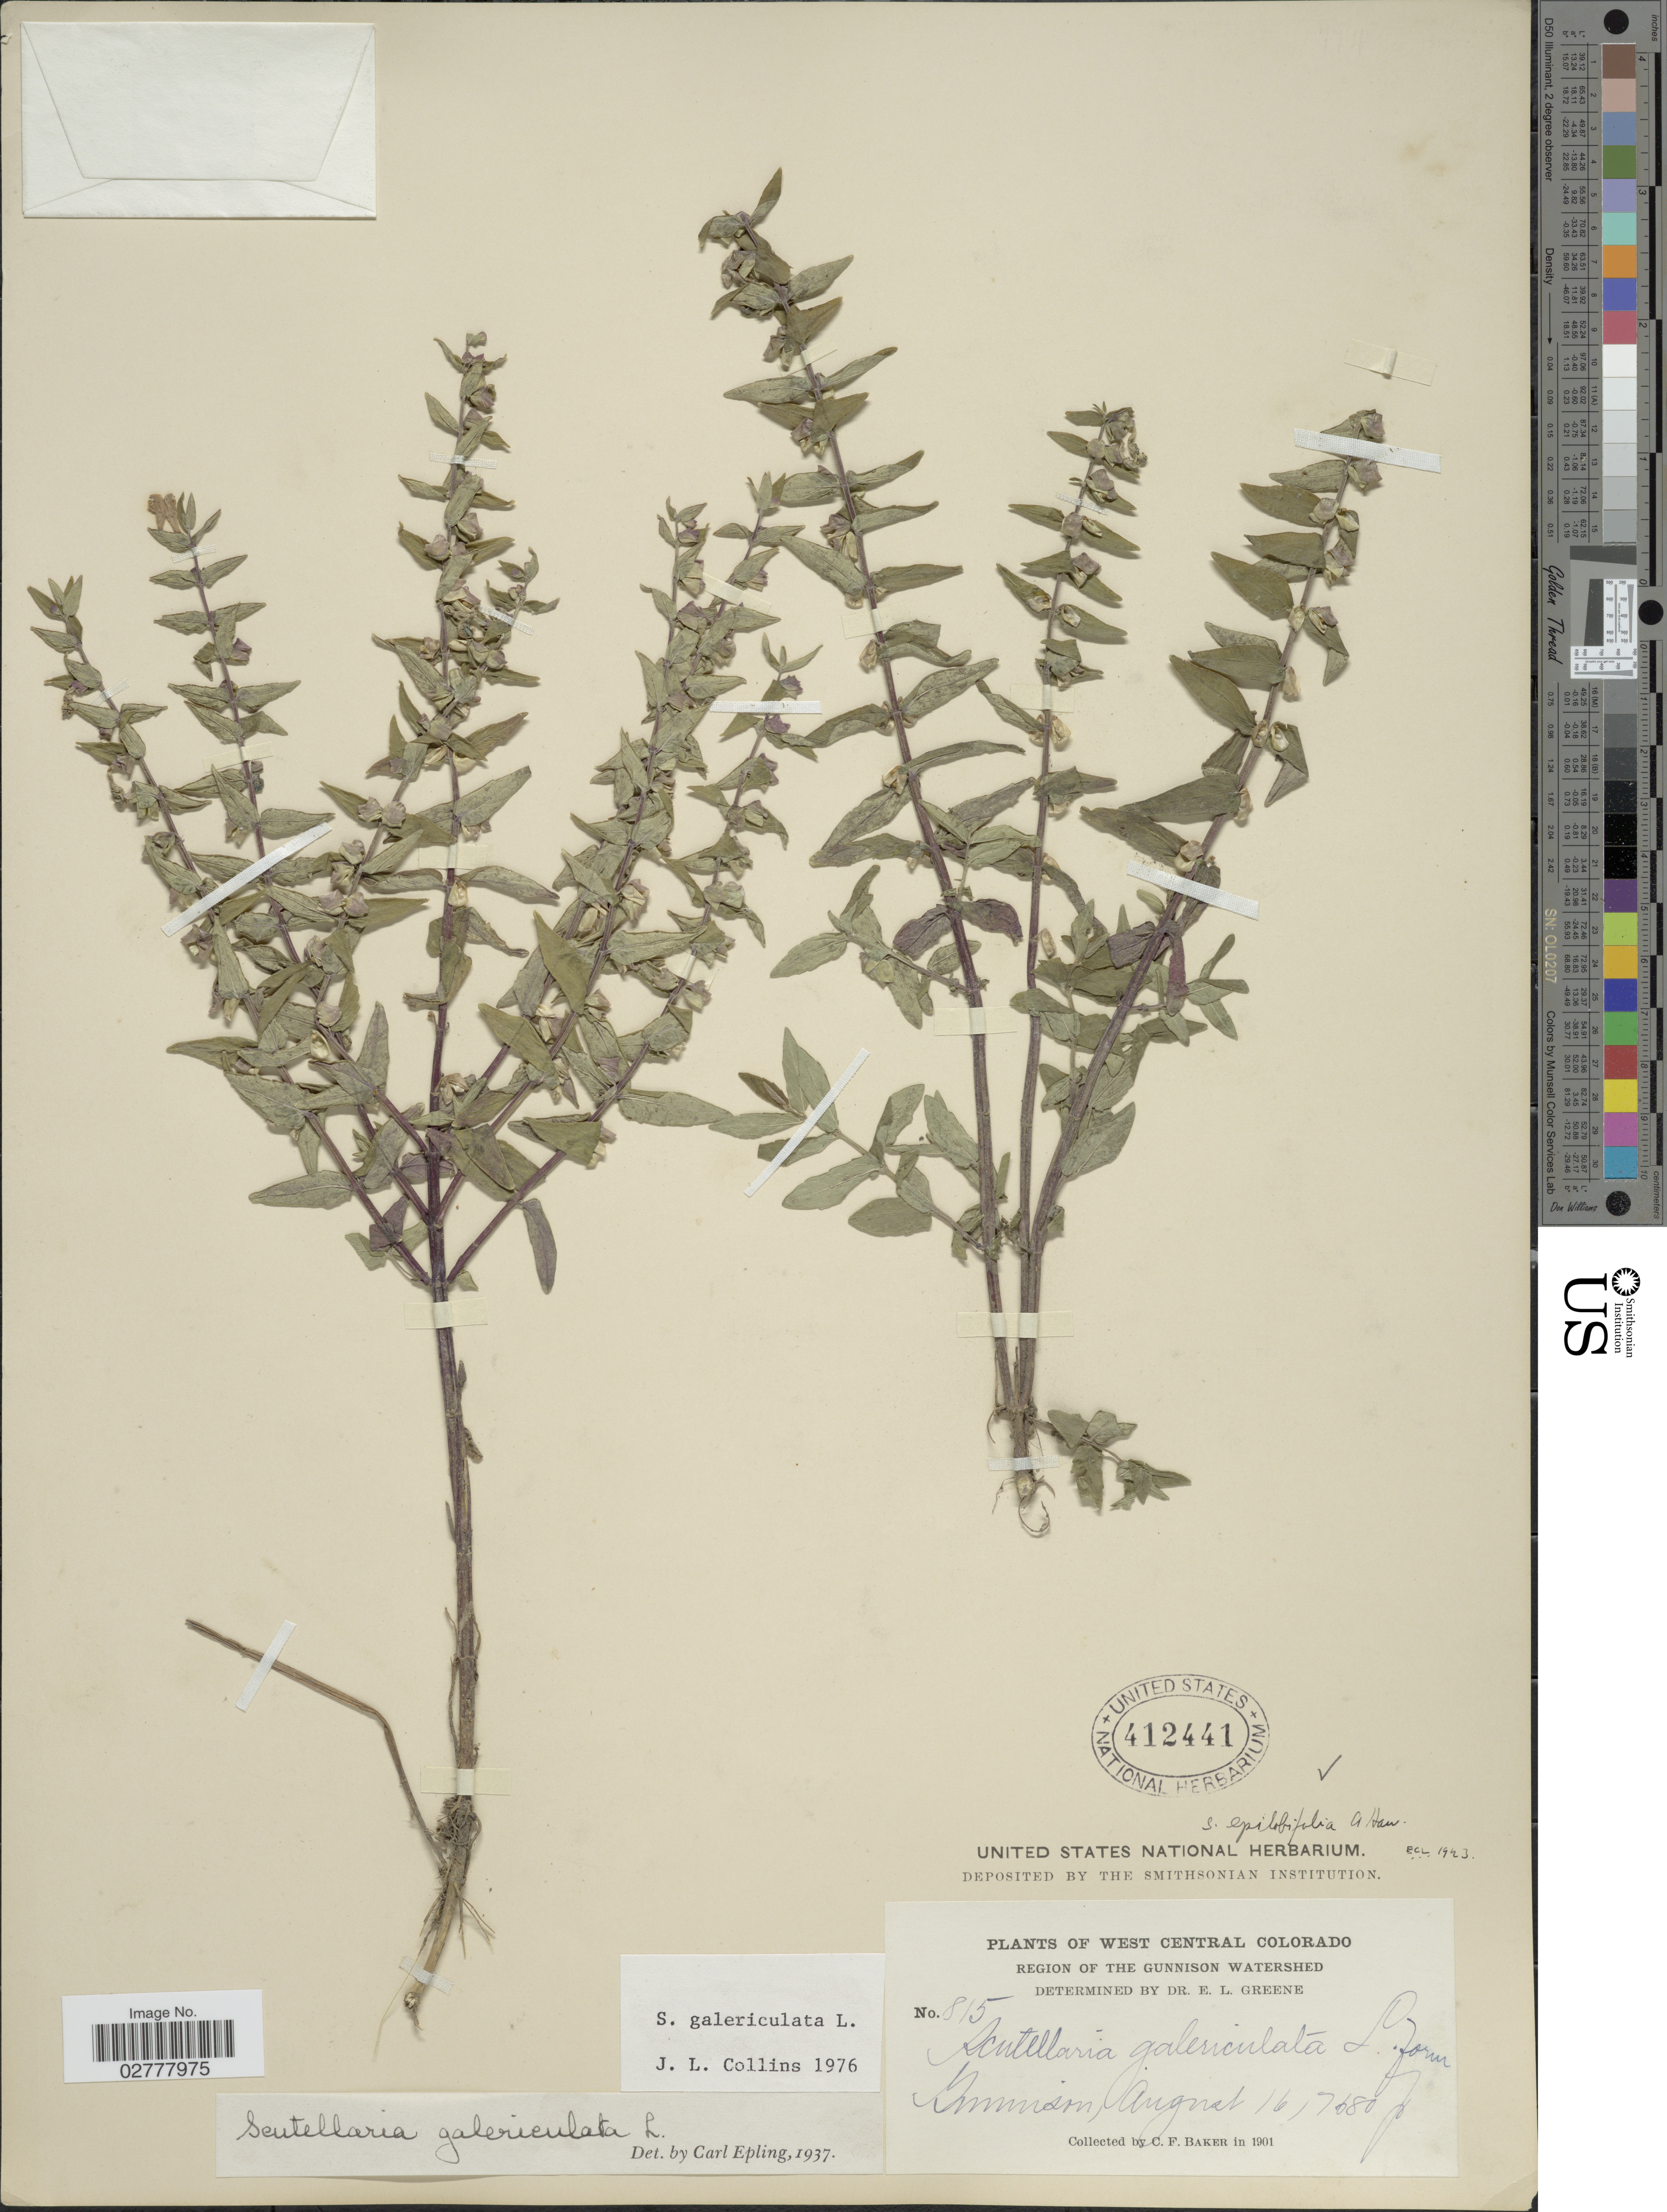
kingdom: Plantae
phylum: Tracheophyta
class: Magnoliopsida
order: Lamiales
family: Lamiaceae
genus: Scutellaria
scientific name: Scutellaria galericulata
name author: L.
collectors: C. F. Baker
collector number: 815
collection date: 1901-08-16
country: United States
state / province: Colorado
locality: West Central Colorado. Region of the Gunnison Watershed. Gunnison.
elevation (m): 2341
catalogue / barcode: US 412441